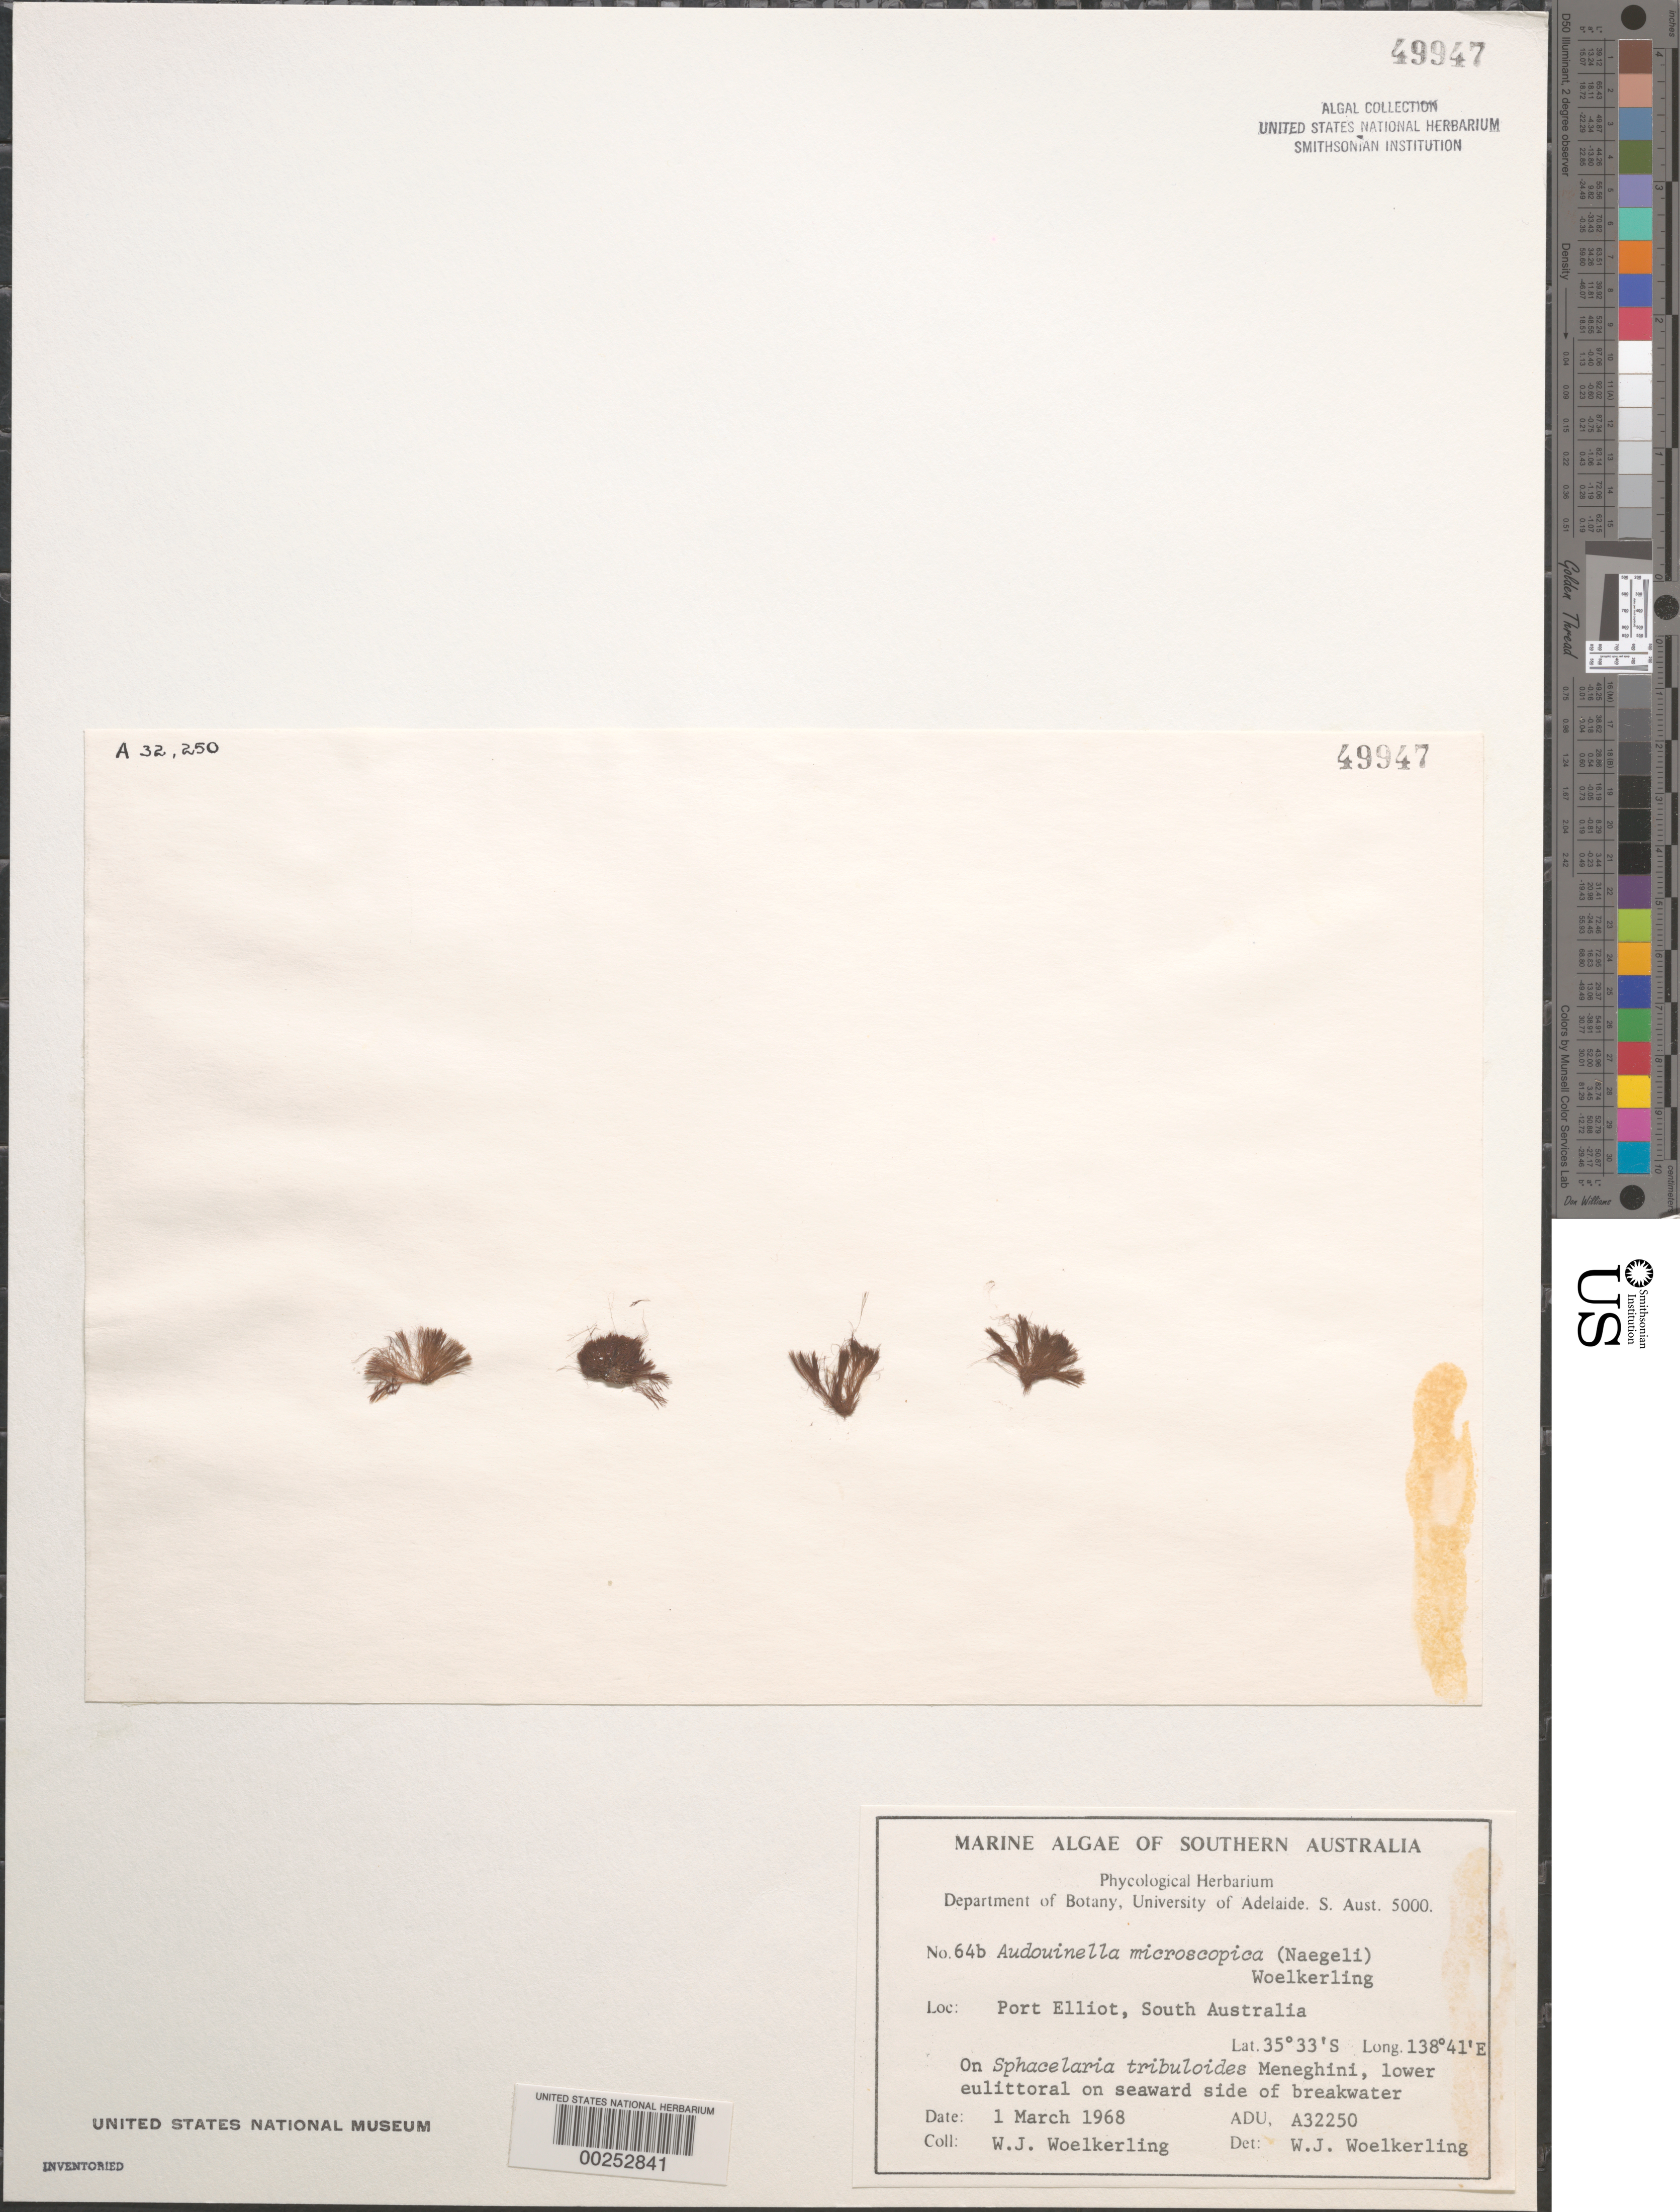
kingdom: Plantae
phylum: Rhodophyta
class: Florideophyceae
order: Acrochaetiales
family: Acrochaetiaceae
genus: Acrochaetium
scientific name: Acrochaetium microscopicum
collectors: W. Woelkerling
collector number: ADU A32250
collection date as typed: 01 Mar 1968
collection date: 1968-03-01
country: Australia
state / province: South Australia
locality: Port Elliot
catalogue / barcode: US 49947